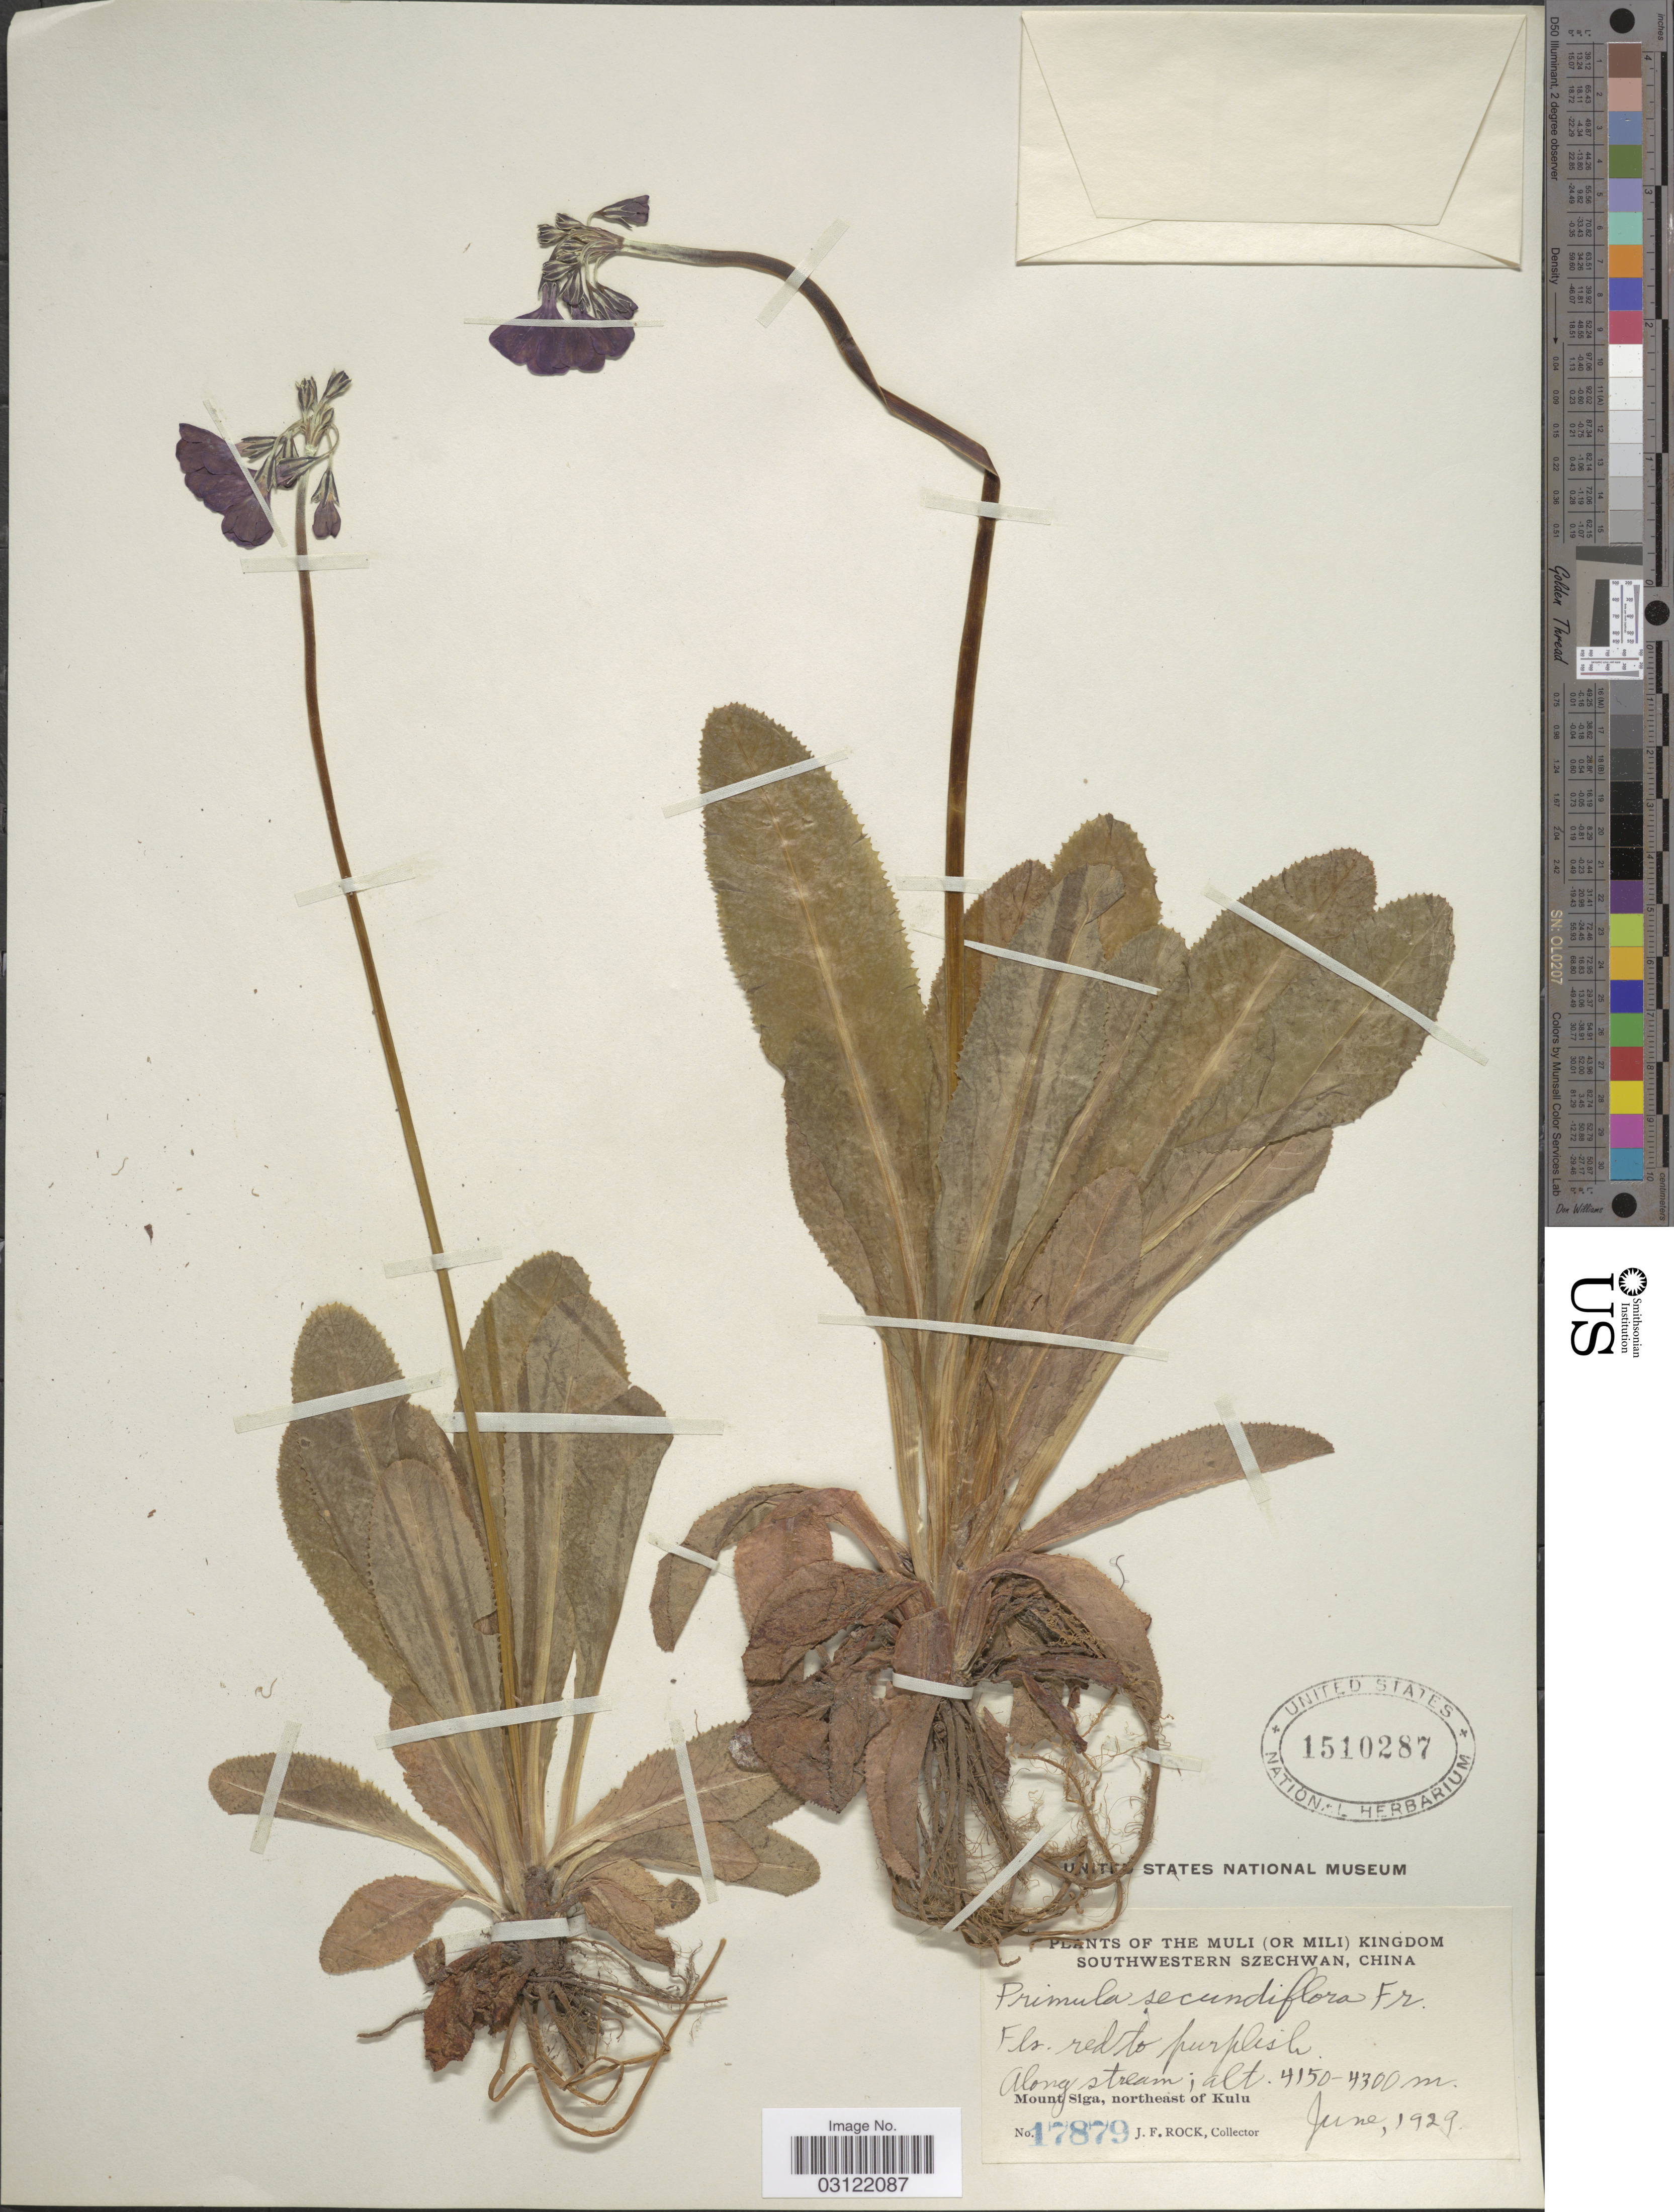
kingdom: Plantae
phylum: Tracheophyta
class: Magnoliopsida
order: Ericales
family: Primulaceae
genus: Primula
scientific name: Primula secundiflora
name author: Franch.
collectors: J. Rock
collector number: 17879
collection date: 1929-06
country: China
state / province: Sichuan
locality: The Muli (or Mili) Kingdom, Southwestern Szechwan, Mount Siga, northeast of Kulu.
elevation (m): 4150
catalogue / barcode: US 1510287